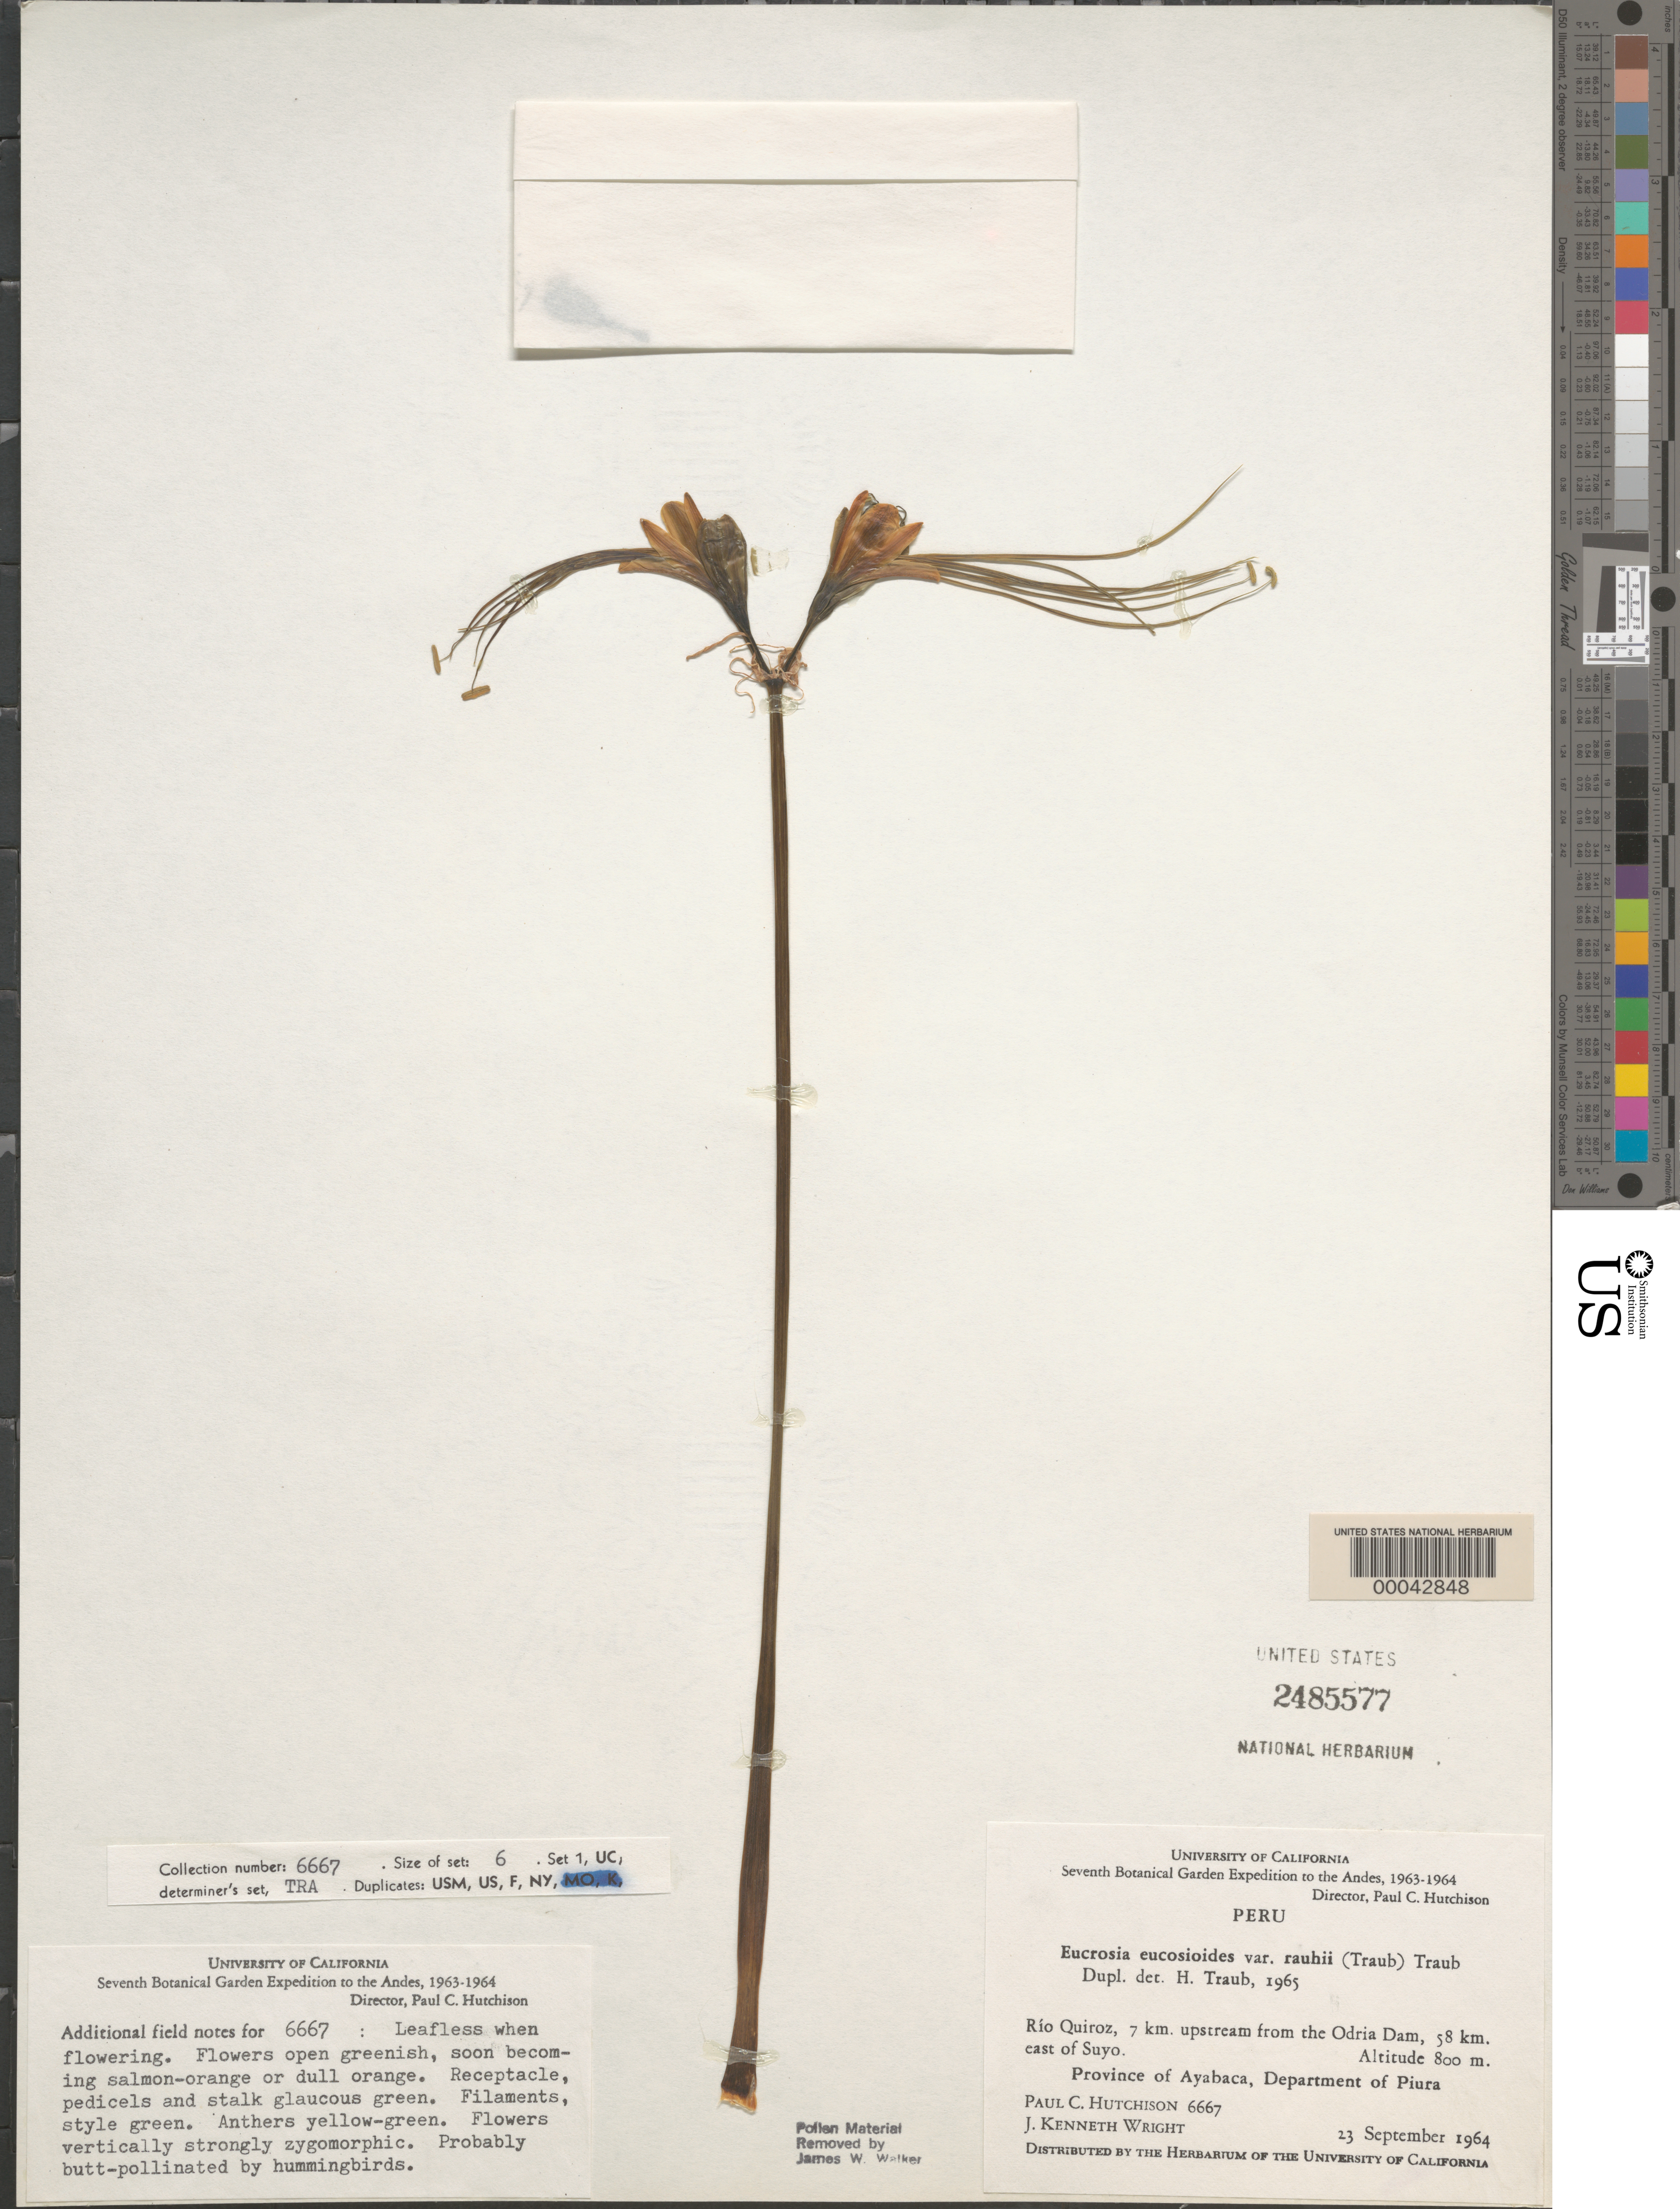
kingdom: Plantae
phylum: Tracheophyta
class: Liliopsida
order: Asparagales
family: Amaryllidaceae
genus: Eucrosia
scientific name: Eucrosia eucrosioides var. rauhiana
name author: (Traub) Traub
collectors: P. C. Hutchison & J. K. Wright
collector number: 6667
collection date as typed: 23 Sep 1964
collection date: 1964-09-23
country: Peru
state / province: Piura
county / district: Ayabaca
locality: Rio quiroz, 7 km upstream from the doria dam, 58 km e of suyo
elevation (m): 800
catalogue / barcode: US 2485577